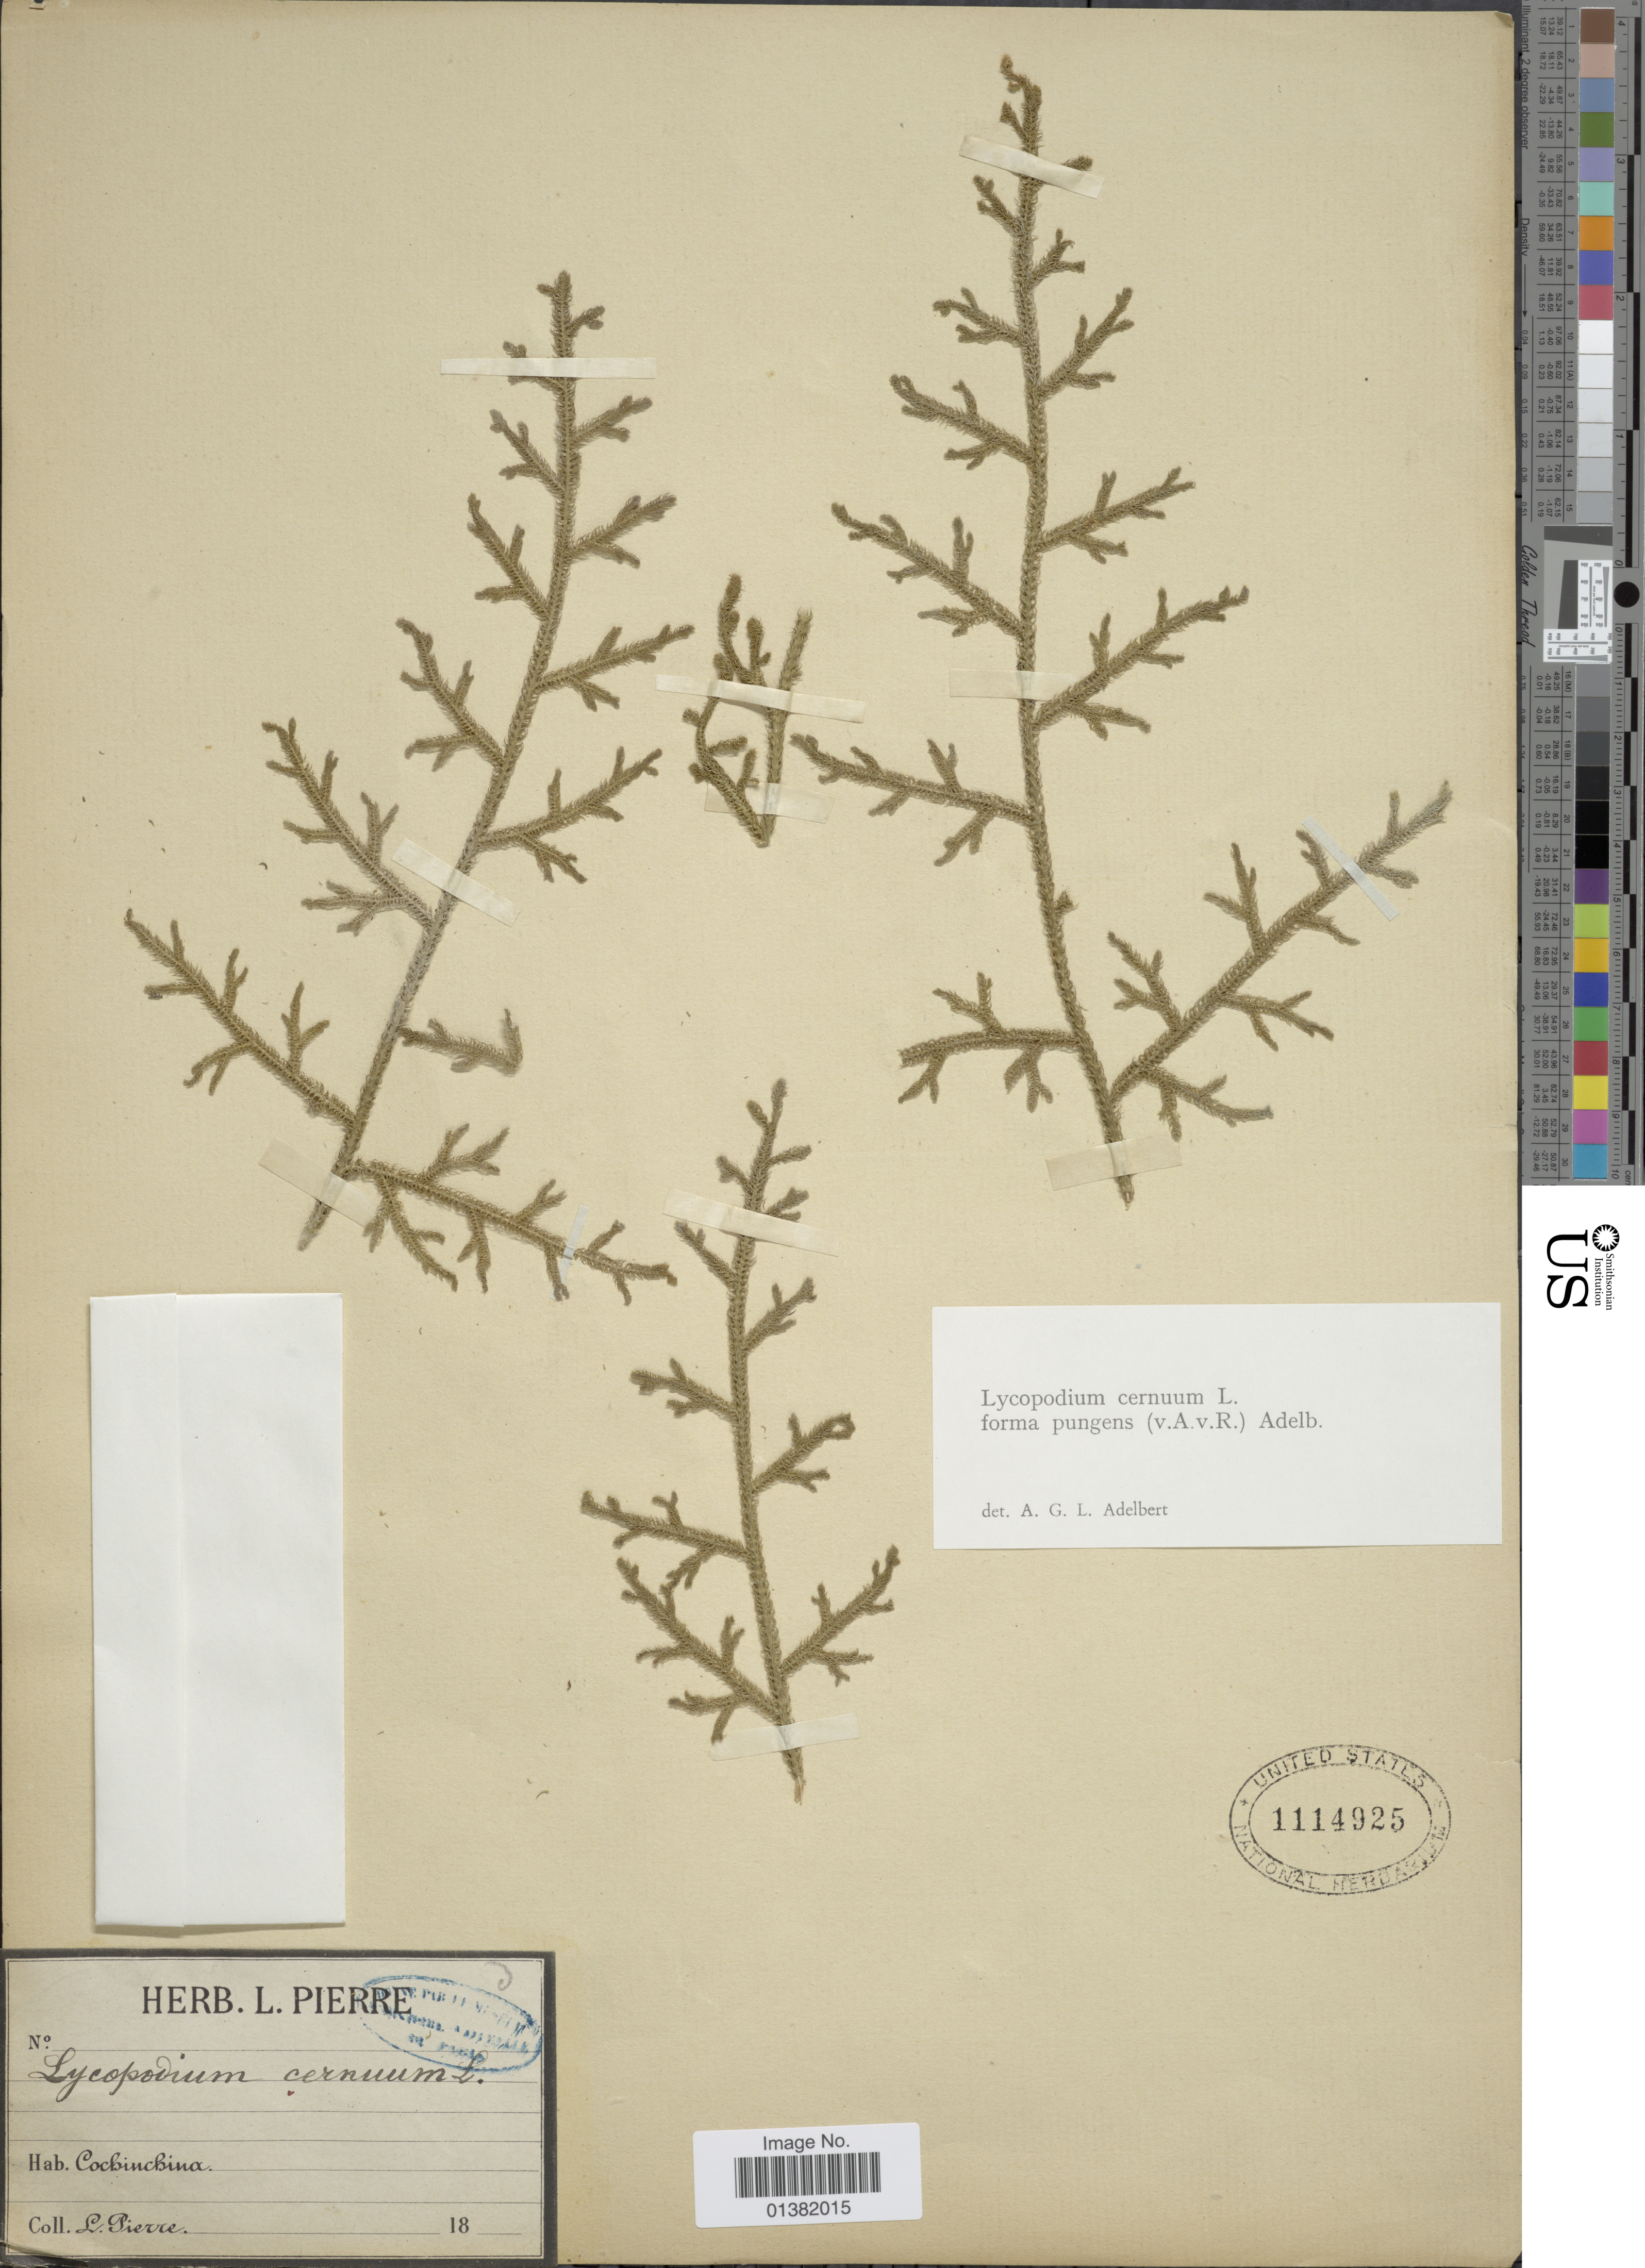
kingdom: Plantae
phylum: Tracheophyta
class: Lycopodiopsida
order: Lycopodiales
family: Lycopodiaceae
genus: Palhinhaea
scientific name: Palhinhaea cernua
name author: (L.) Vasc. & Franco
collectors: L. Pierre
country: Vietnam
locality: Cochinchina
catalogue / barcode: US 1114925